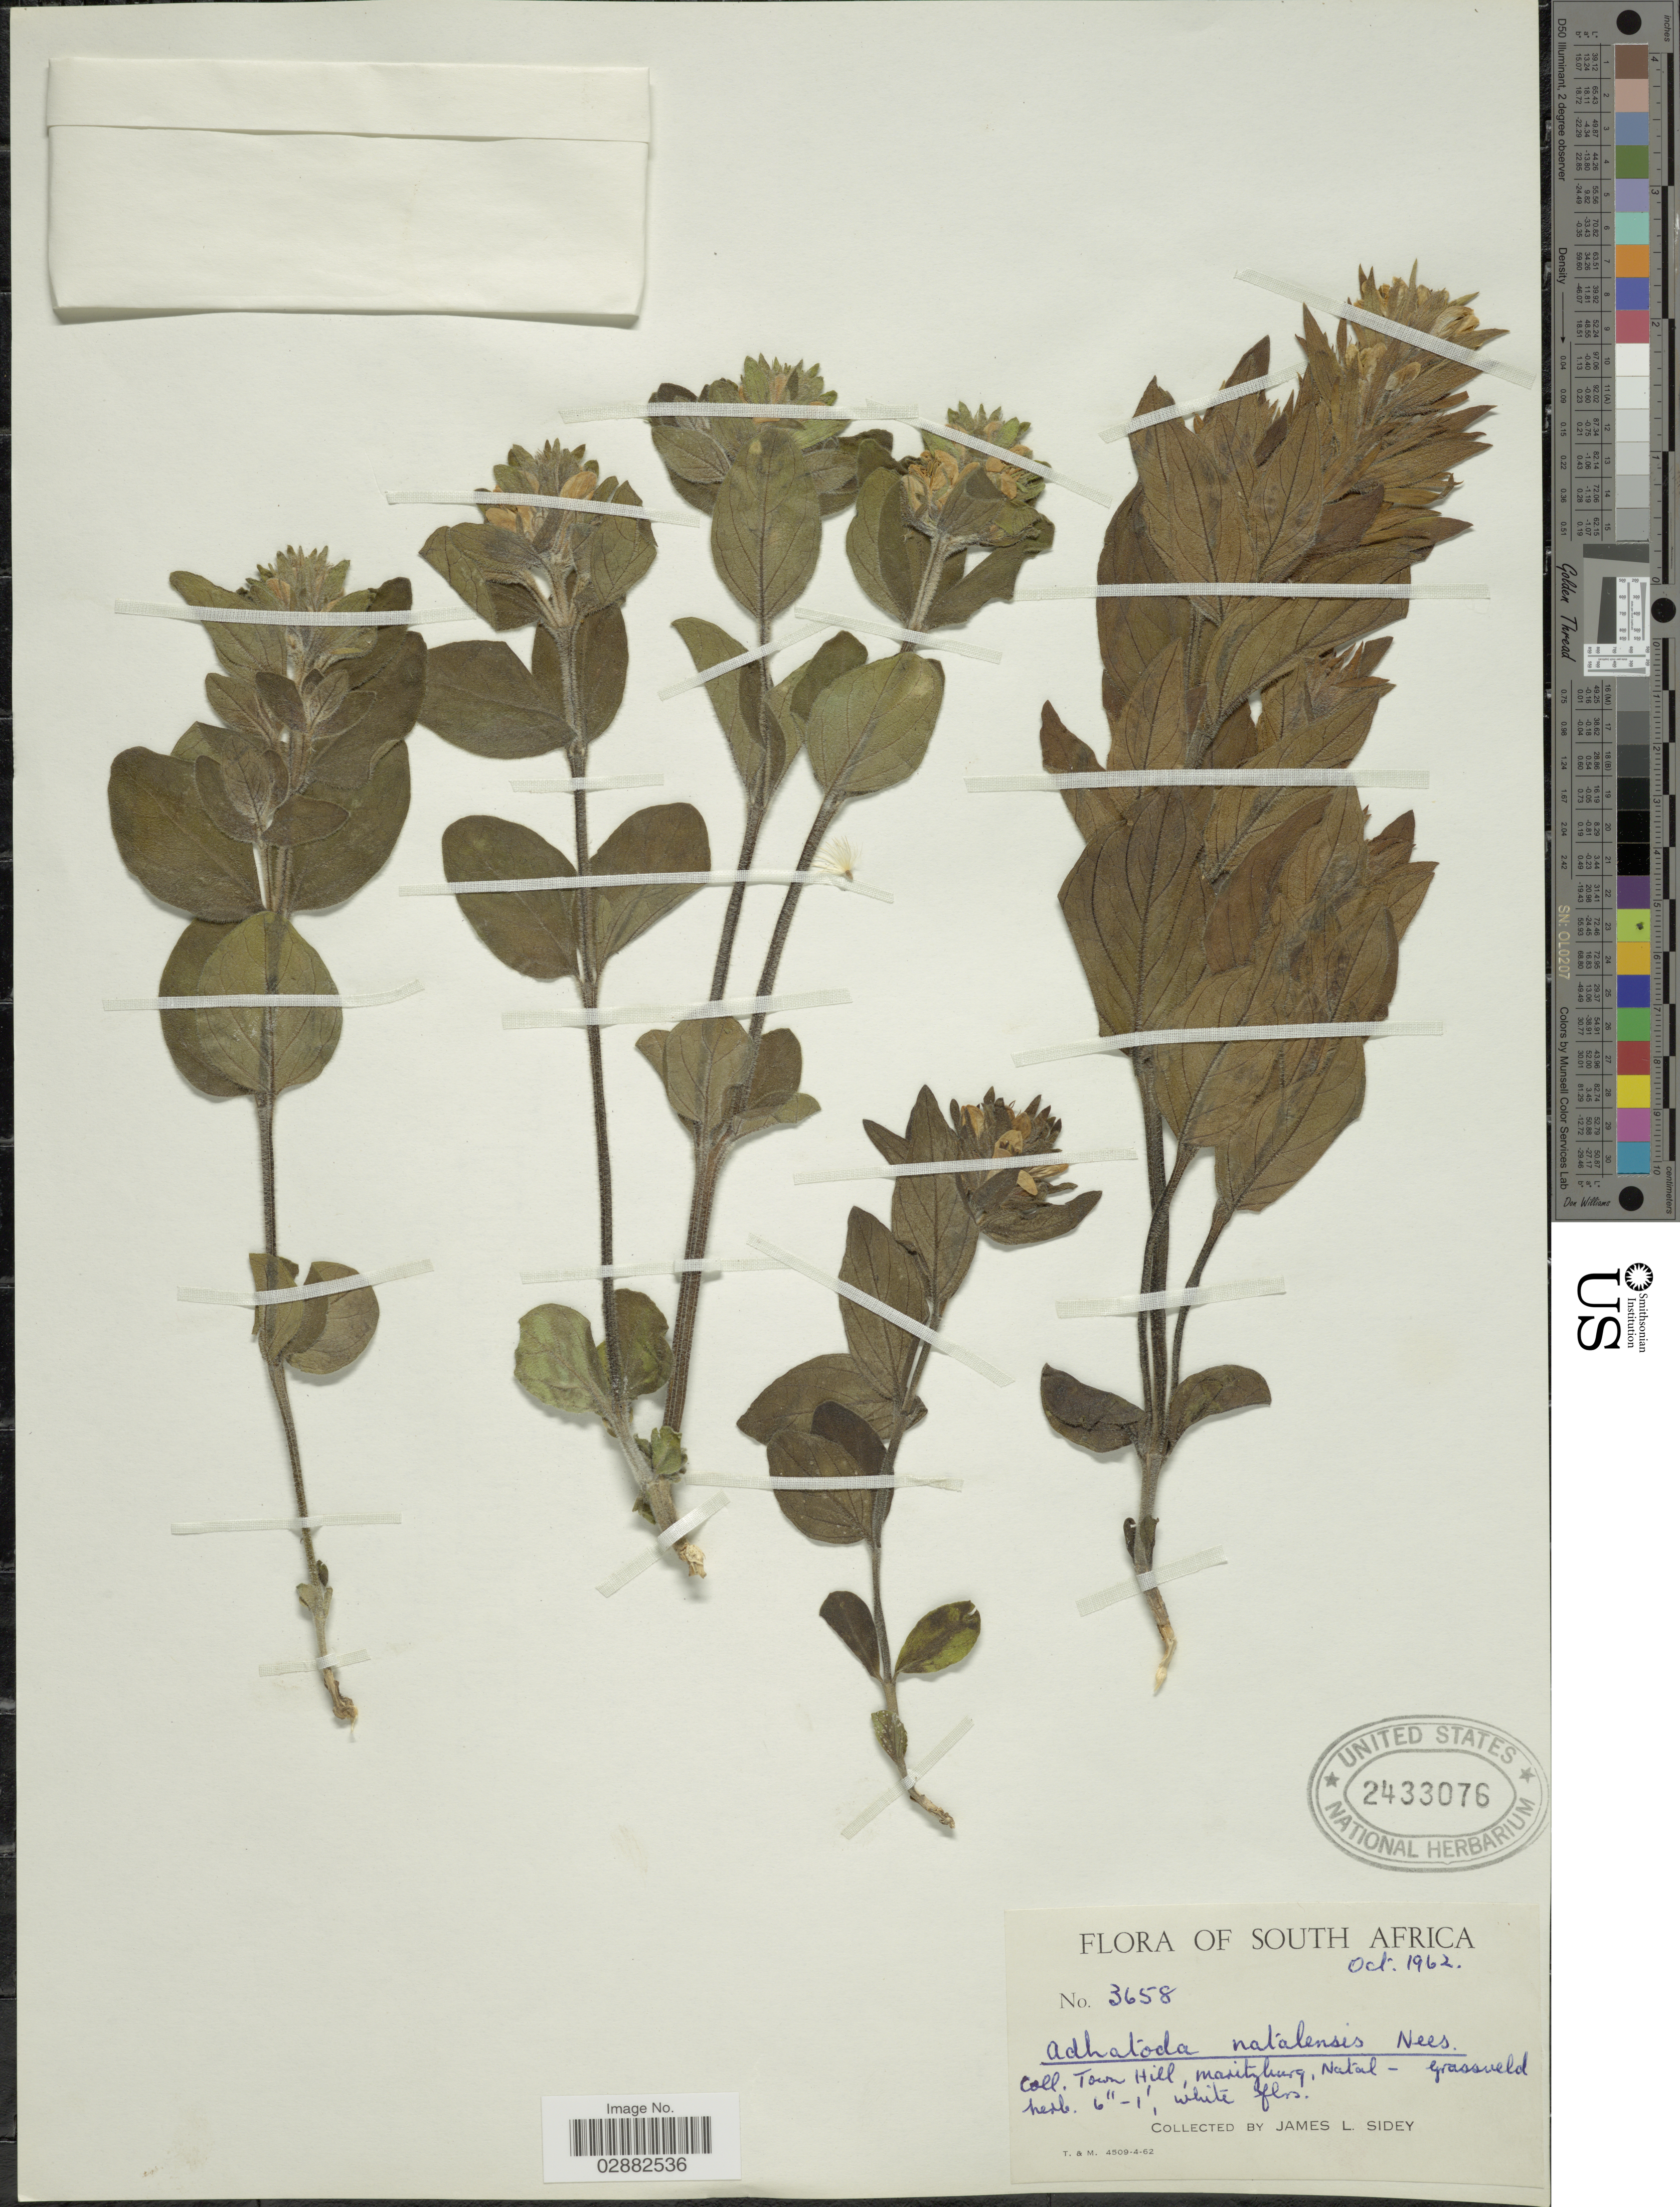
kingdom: Plantae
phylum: Tracheophyta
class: Magnoliopsida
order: Lamiales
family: Acanthaceae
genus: Justicia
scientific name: Justicia natalensis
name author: T. Anderson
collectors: J. L. Sidey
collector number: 3658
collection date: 1962-10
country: South Africa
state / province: KwaZulu-Natal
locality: Town Hill, Maritzburg, Natal.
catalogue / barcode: US 2433076